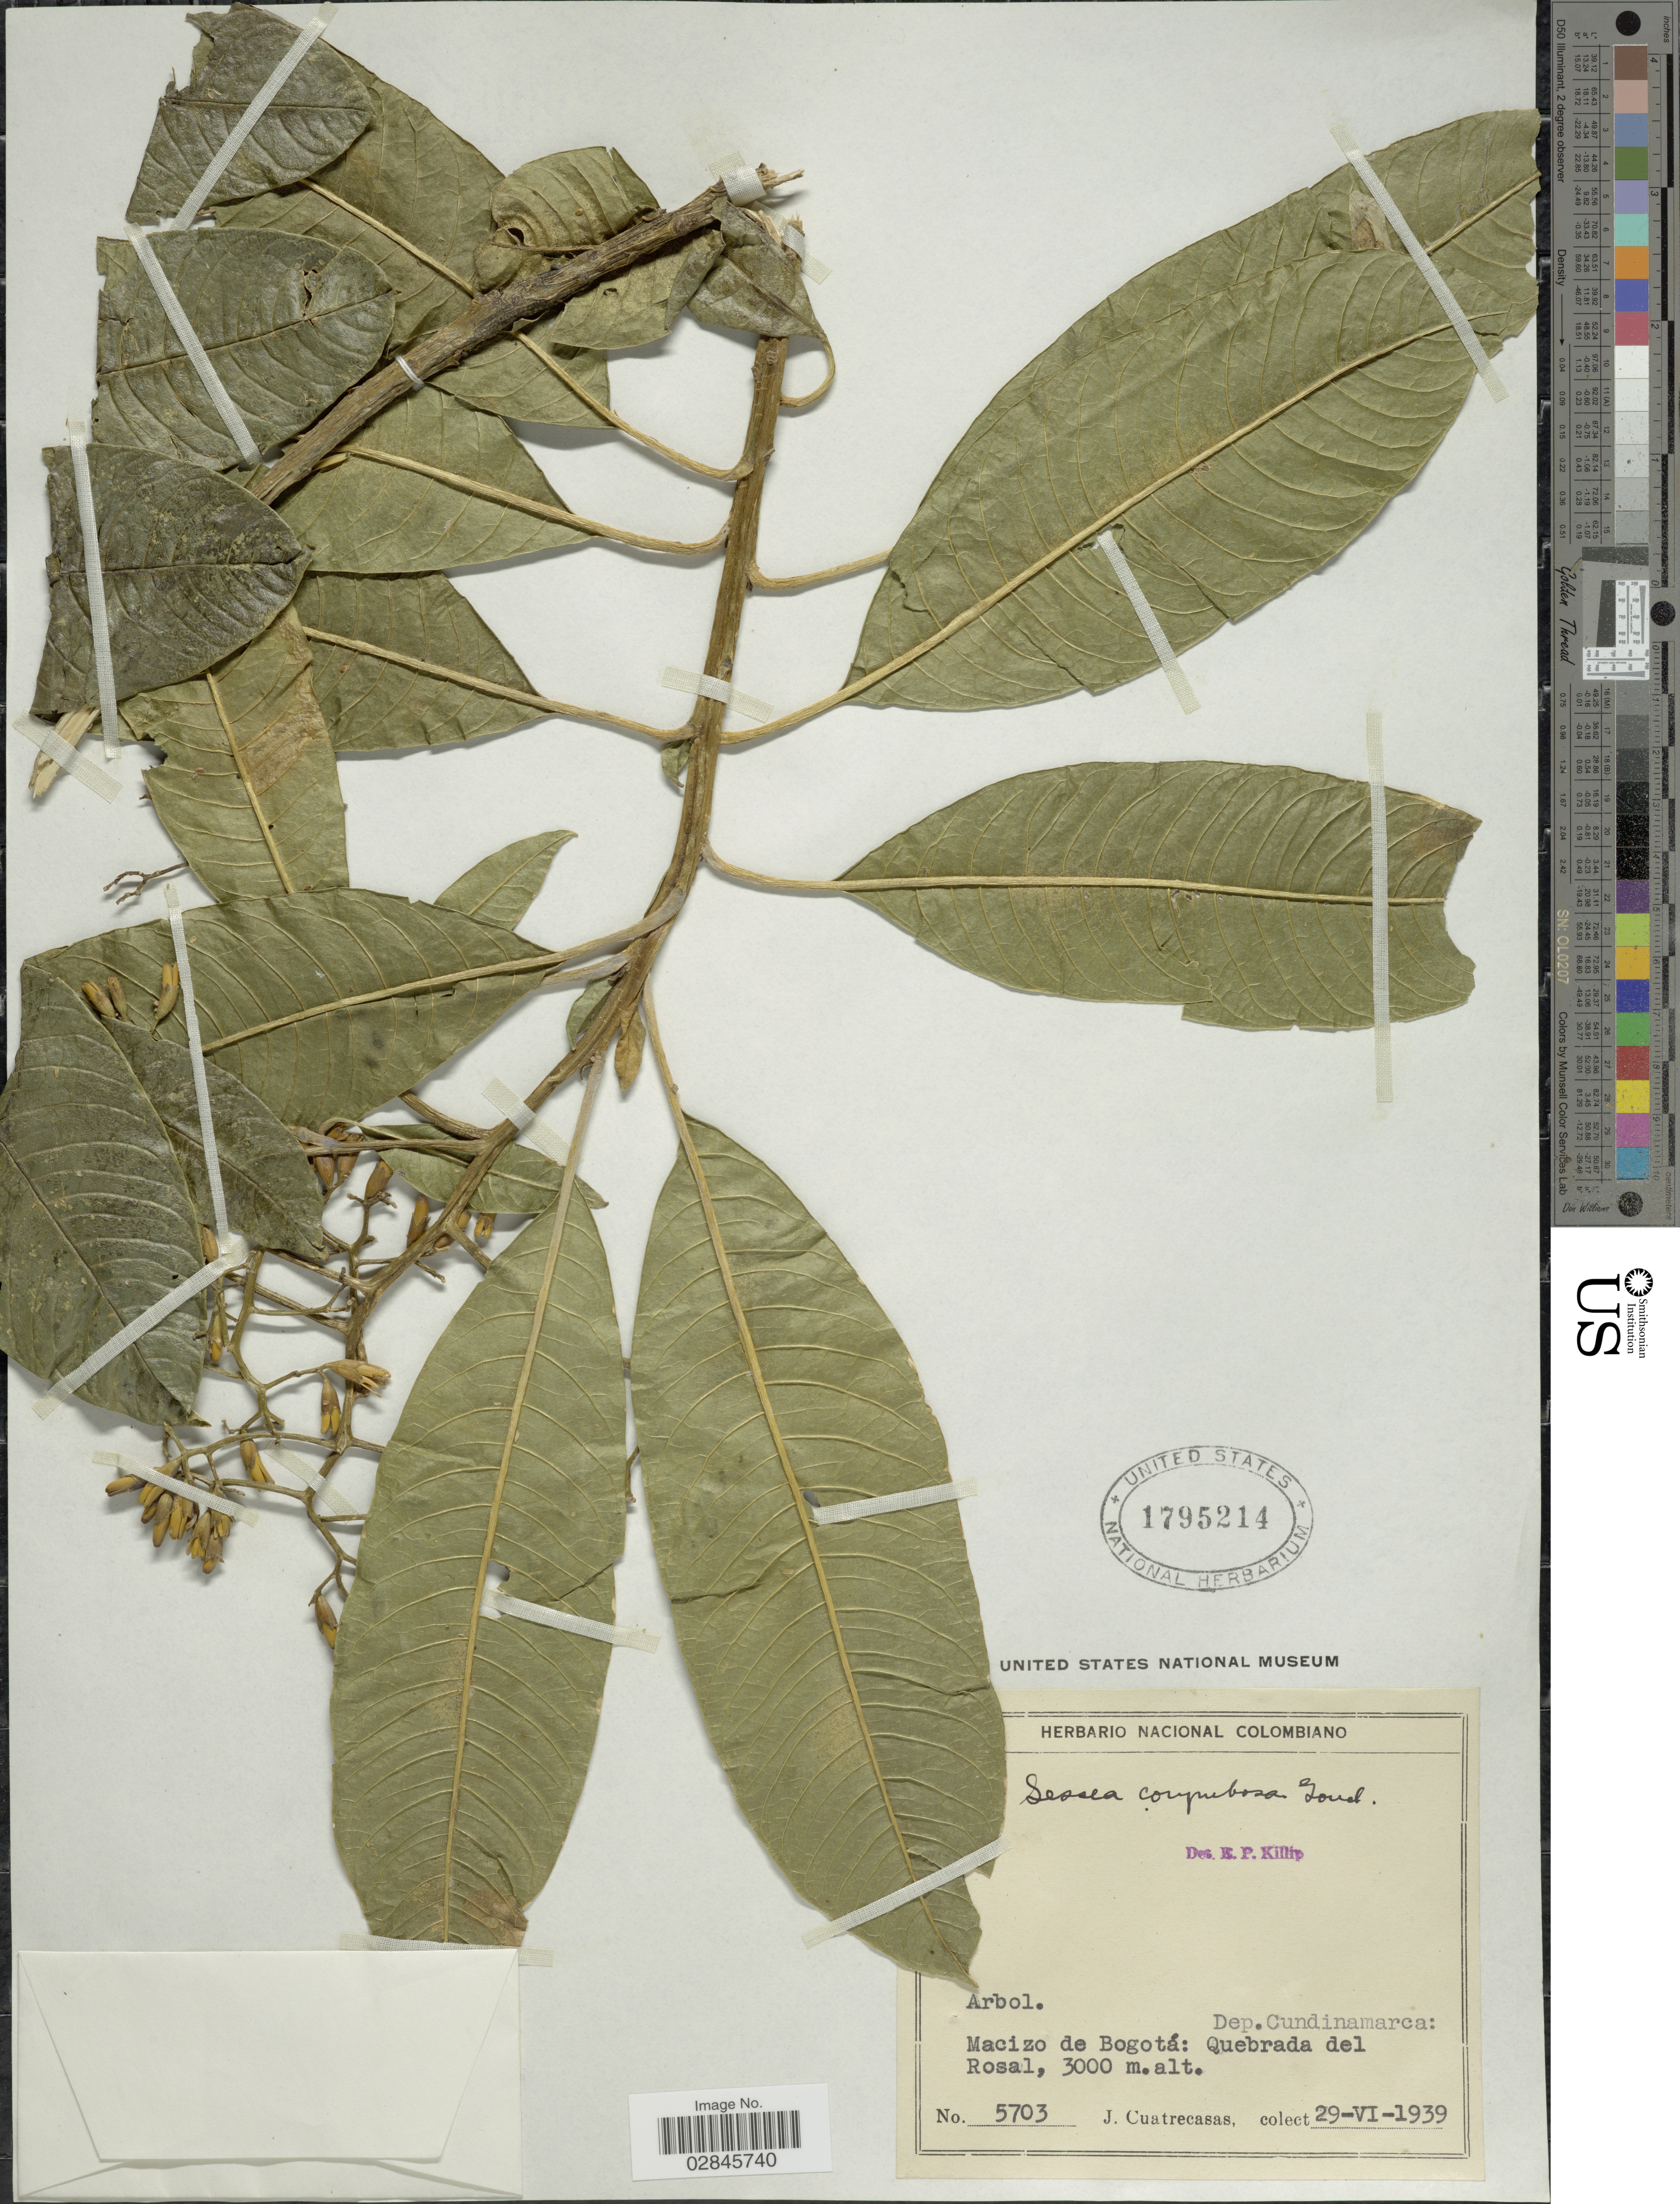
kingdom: Plantae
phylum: Tracheophyta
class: Magnoliopsida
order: Solanales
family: Solanaceae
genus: Sessea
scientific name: Sessea corymbiflora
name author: Goudot ex R. Taylor & R. Phillips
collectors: J. Cuatrecasas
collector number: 5703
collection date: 1939-06-29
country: Colombia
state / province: Cundinamarca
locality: Dep. Cundinamarca. Macizo de Bogotá: Quebrada del Rosal.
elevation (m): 3000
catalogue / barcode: US 1795214